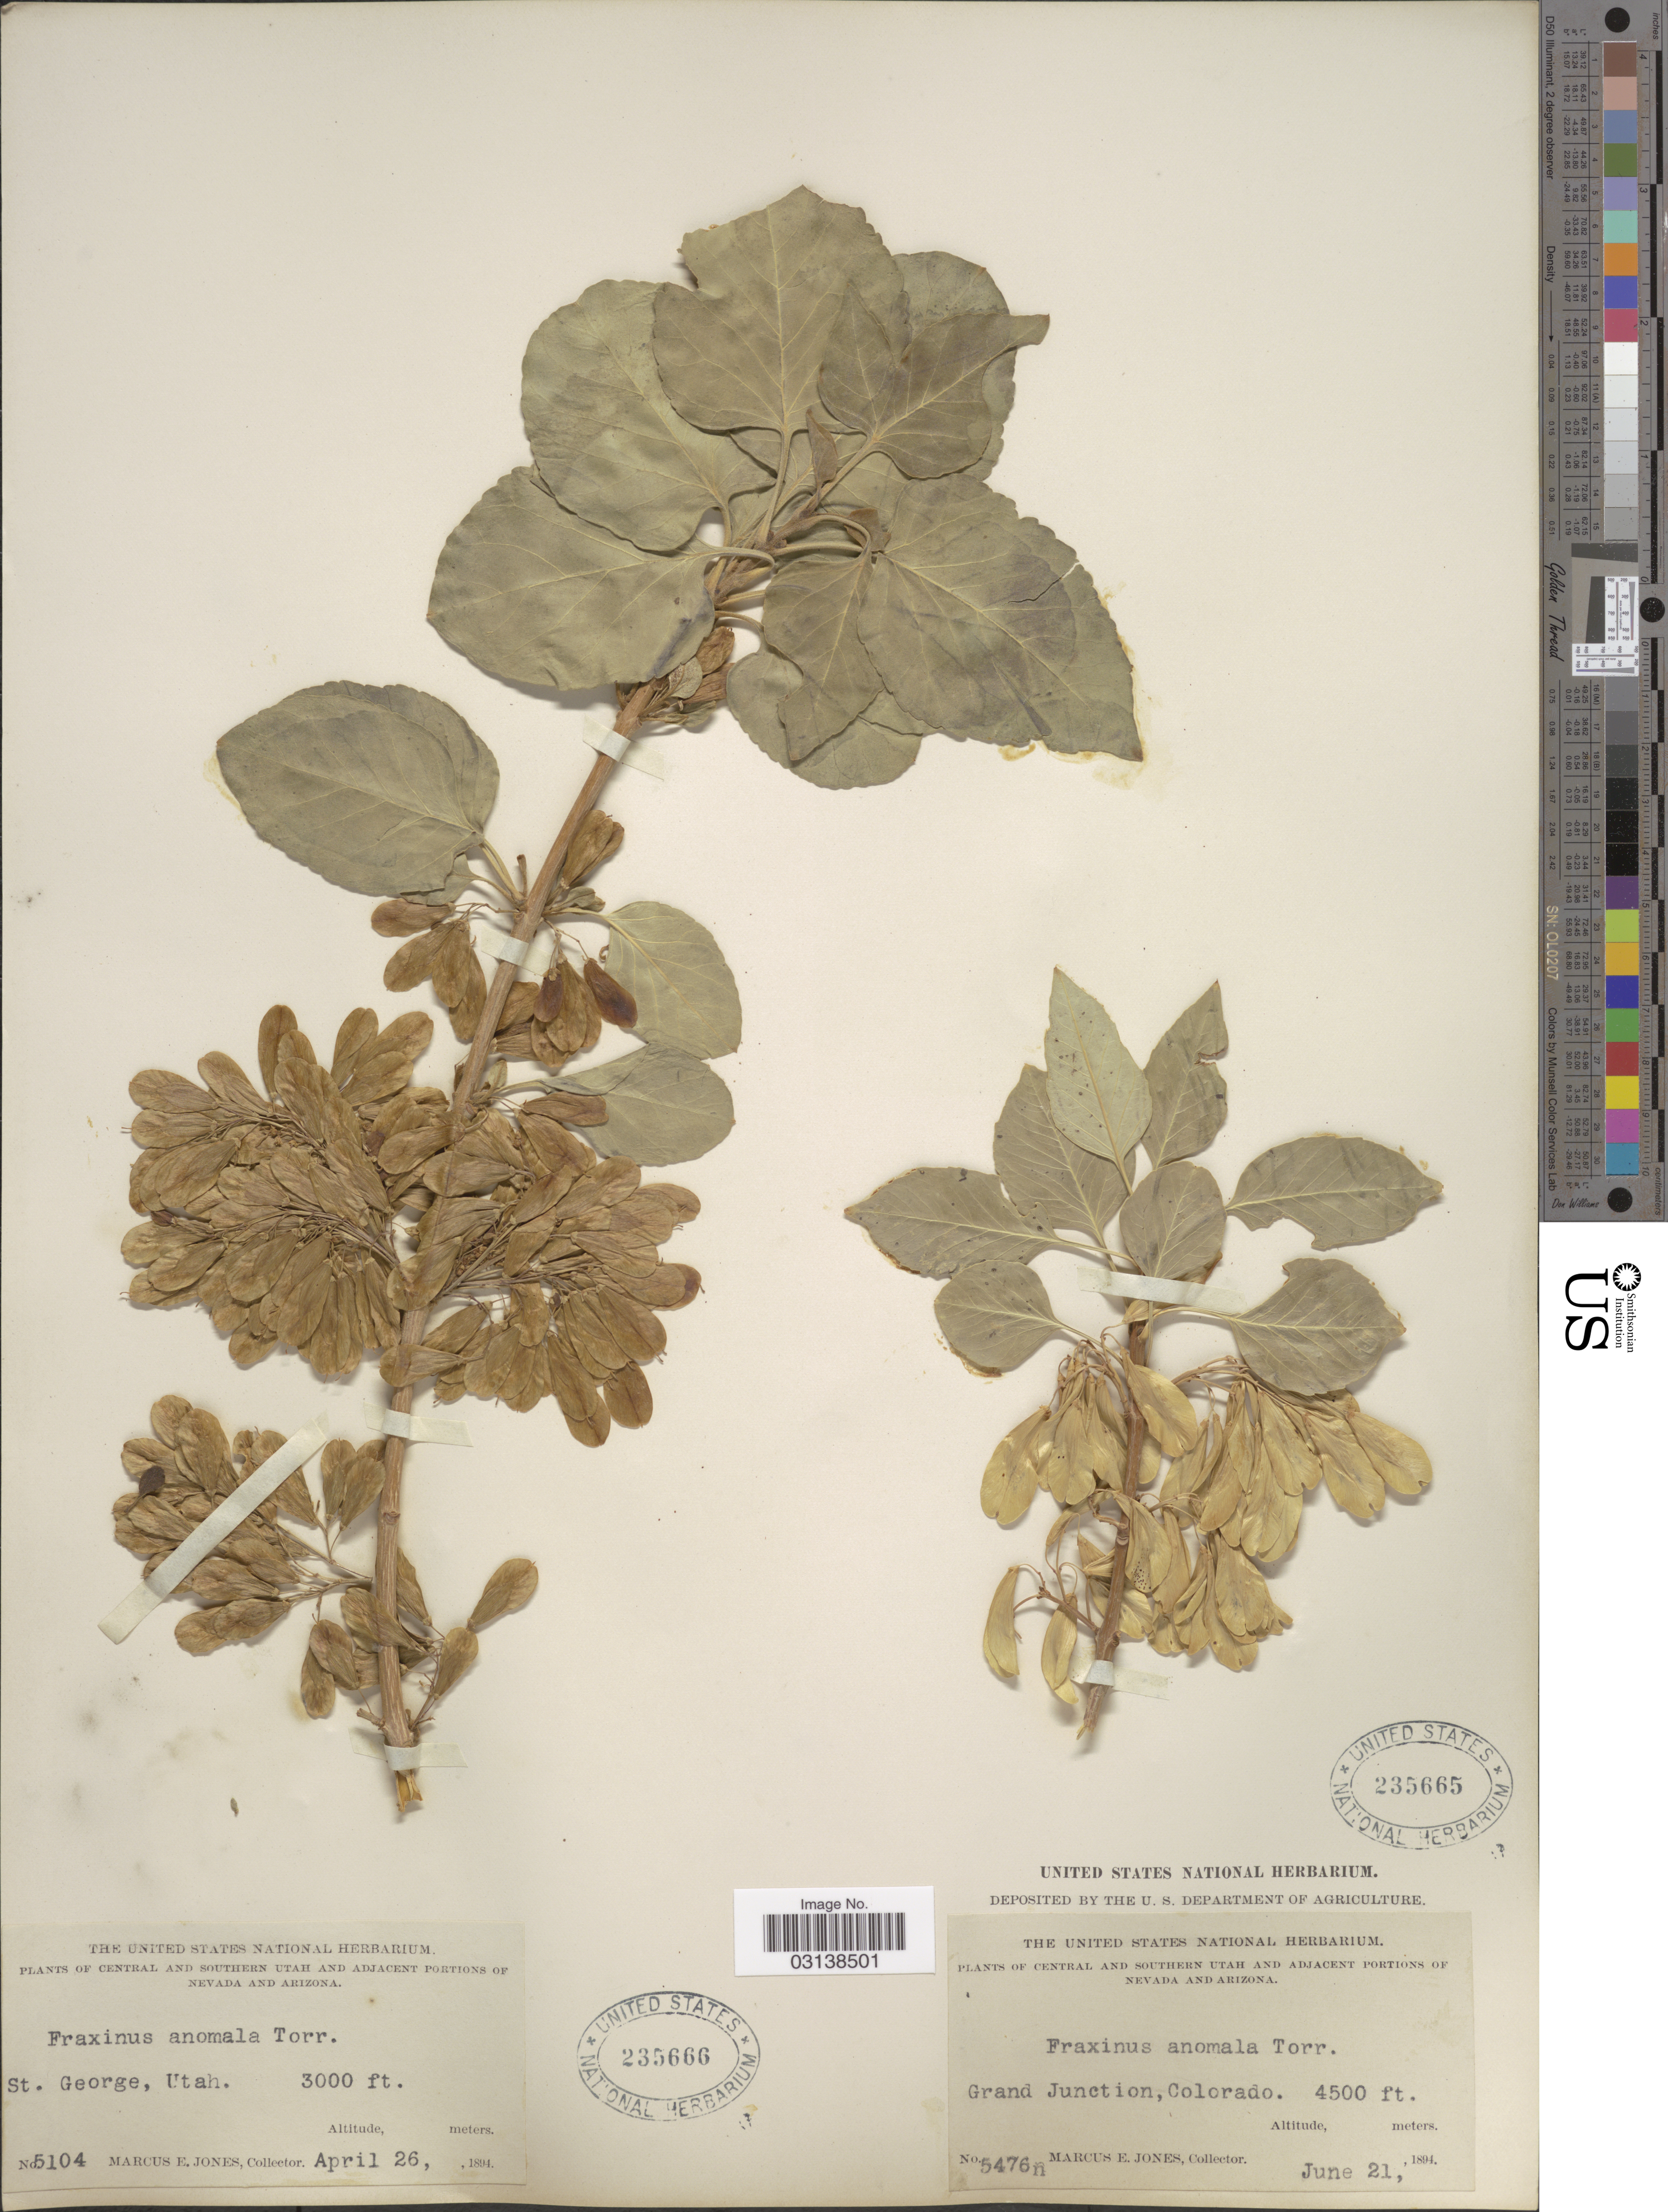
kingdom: Plantae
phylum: Tracheophyta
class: Magnoliopsida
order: Lamiales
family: Oleaceae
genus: Fraxinus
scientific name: Fraxinus anomala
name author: Torr. ex S. Watson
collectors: M. E. Jones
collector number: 5476n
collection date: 1894-06-21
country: United States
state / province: Colorado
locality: Grand Junction.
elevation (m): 1372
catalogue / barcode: US 235665-2